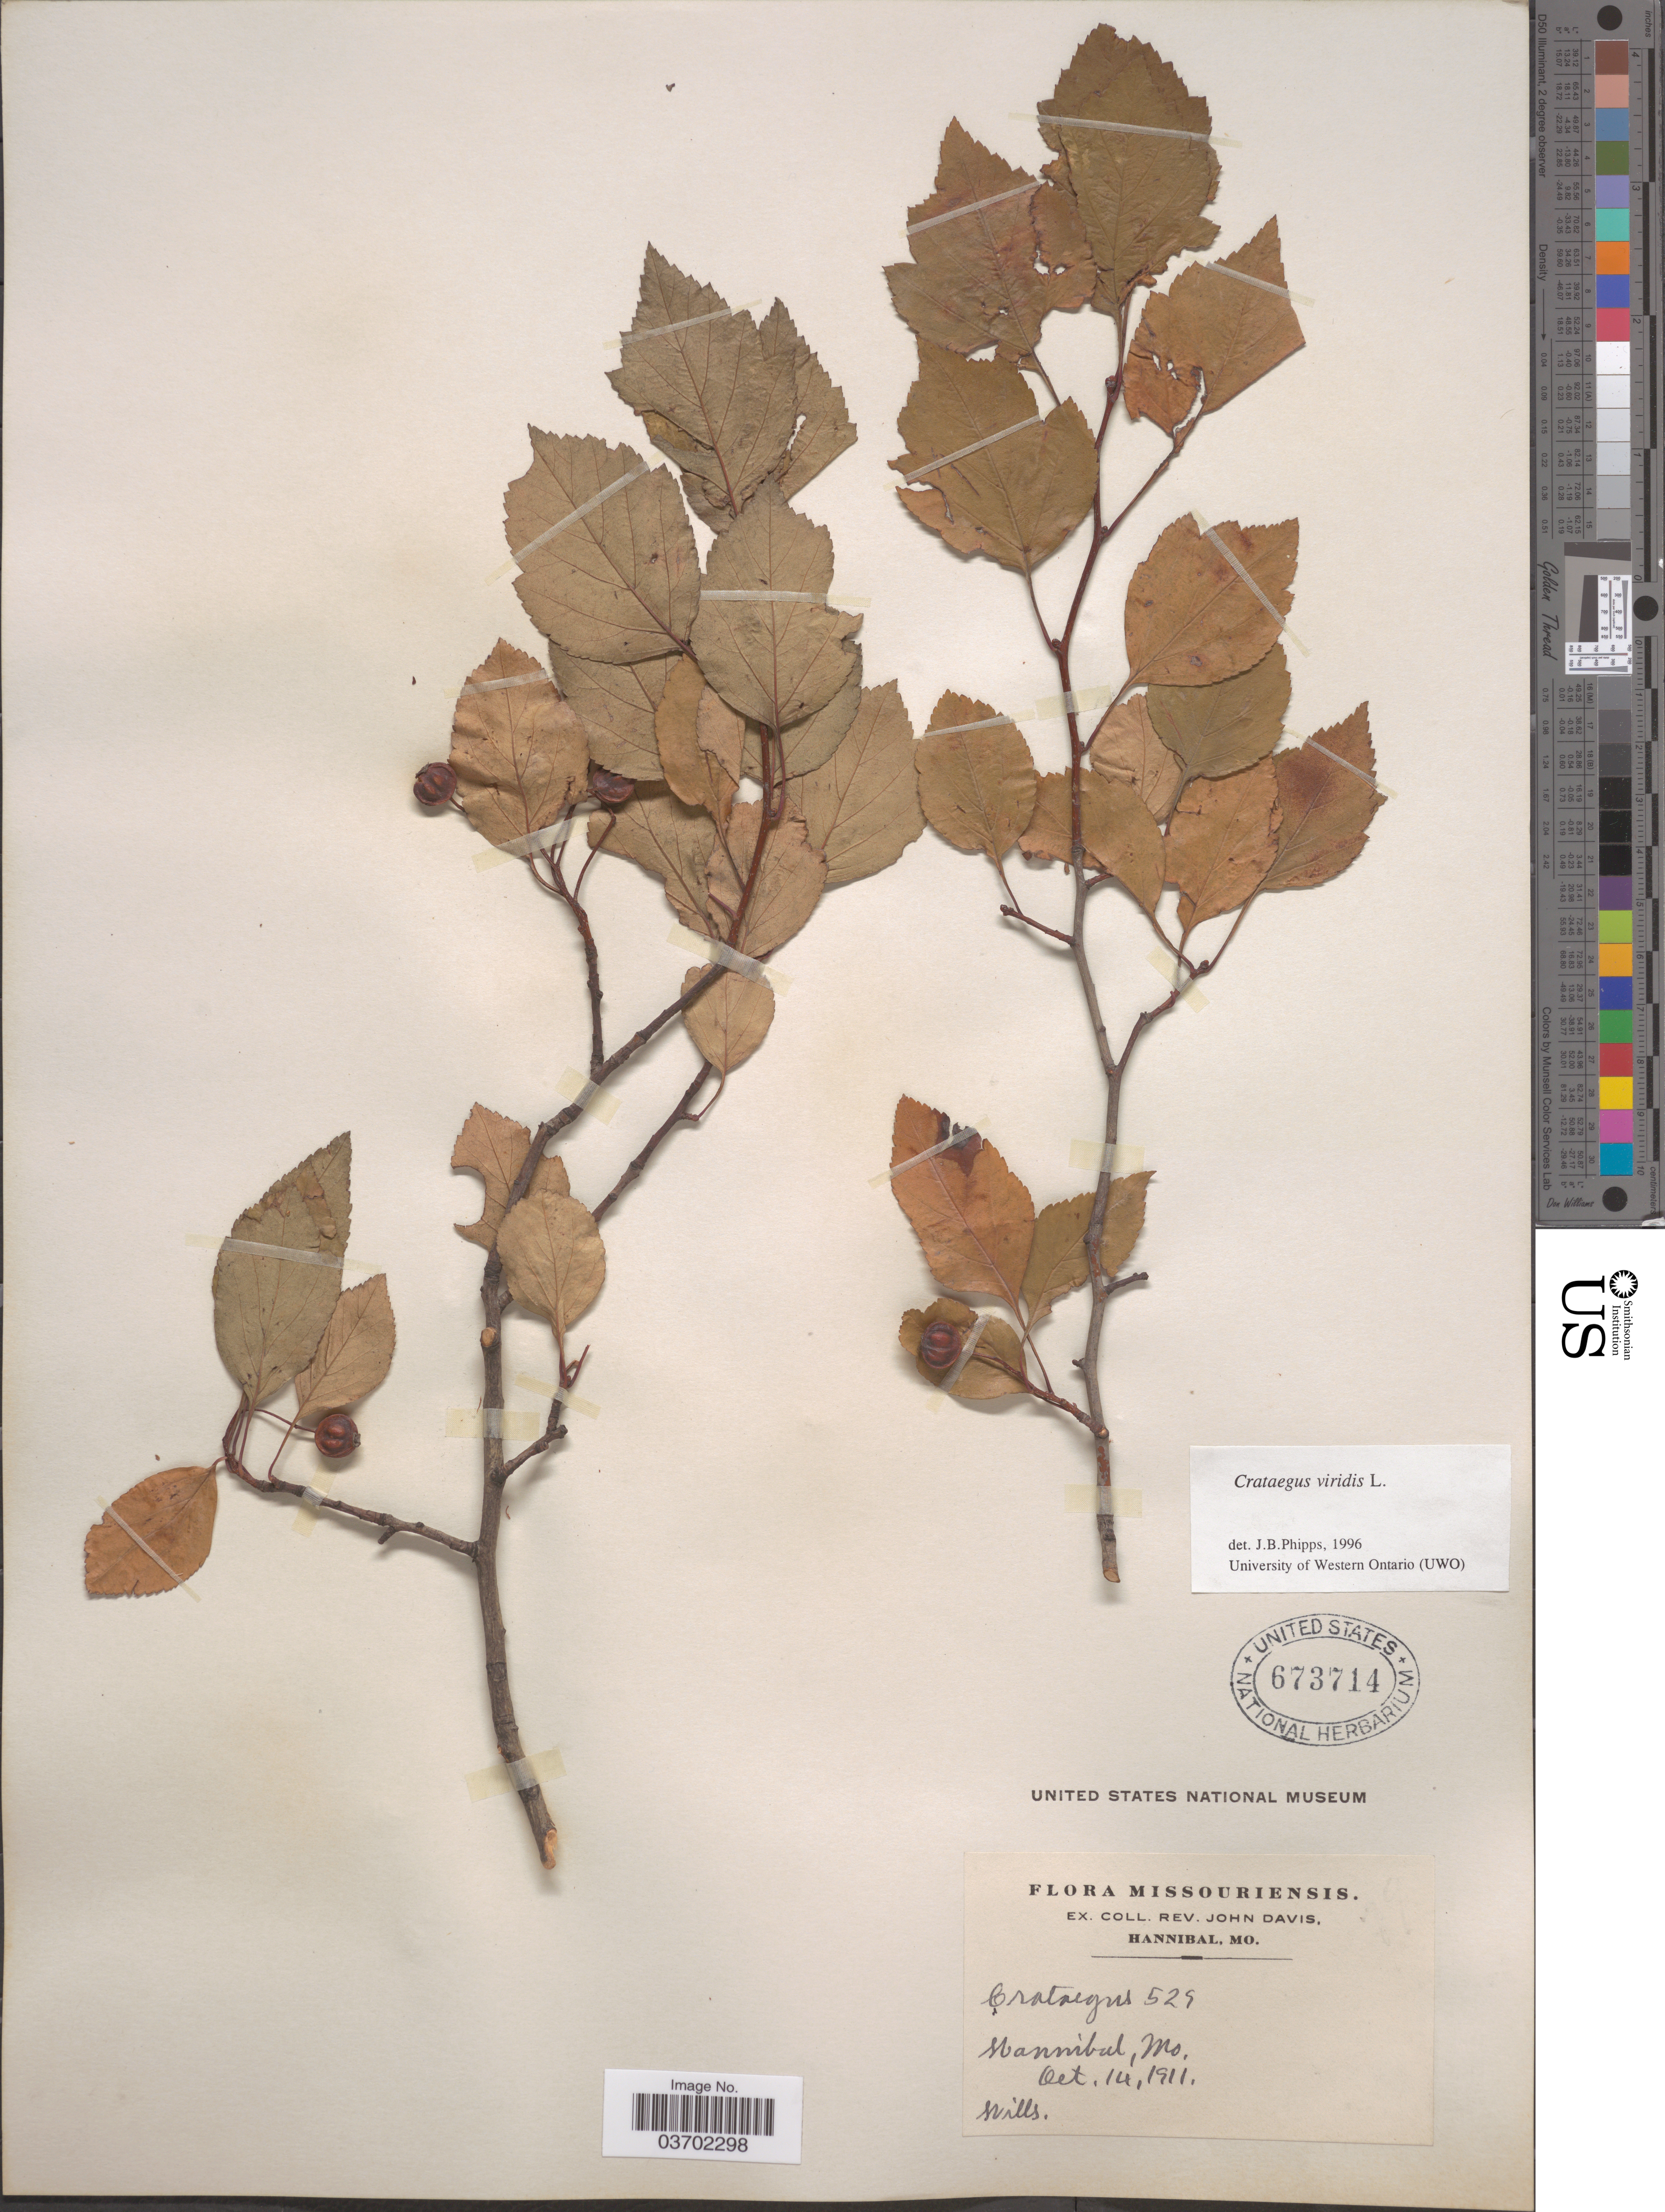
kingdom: Plantae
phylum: Tracheophyta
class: Magnoliopsida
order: Rosales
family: Rosaceae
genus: Crataegus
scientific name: Crataegus viridis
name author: L.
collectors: ex herb. Rev. John Davis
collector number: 529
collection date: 1911-10-14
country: United States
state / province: Missouri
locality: Hannibal.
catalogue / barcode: US 673714